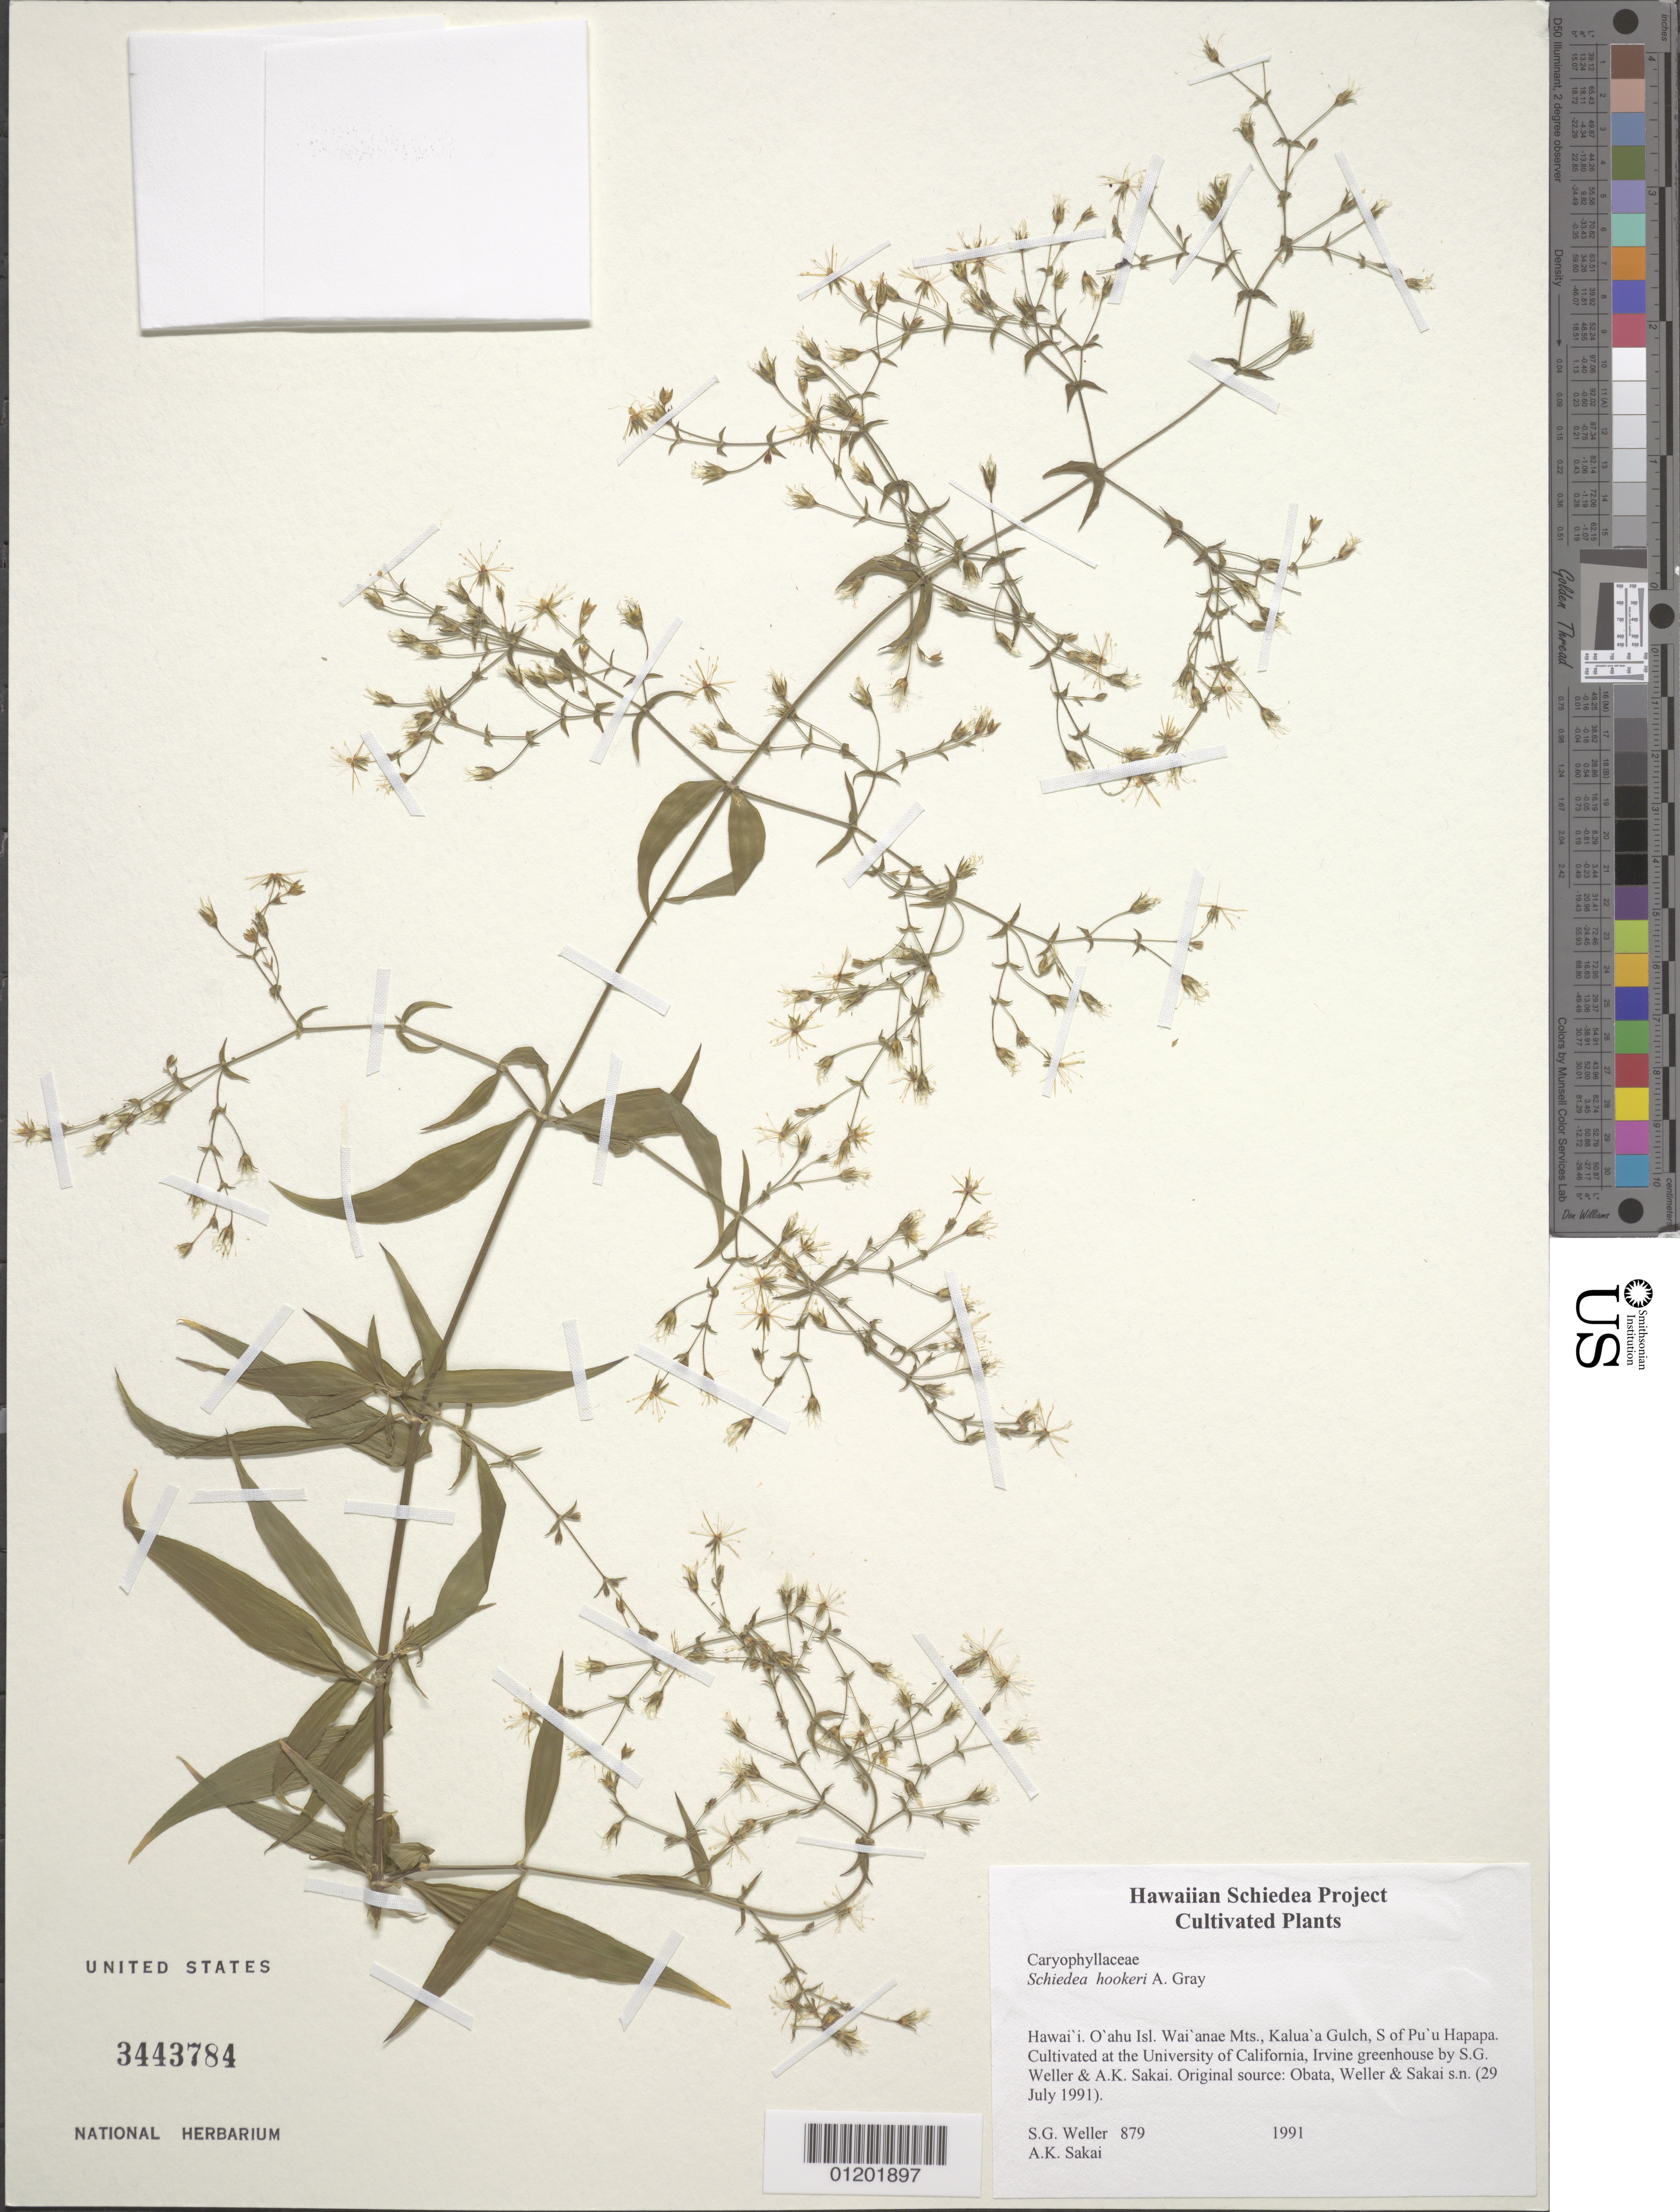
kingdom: Plantae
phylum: Tracheophyta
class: Magnoliopsida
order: Caryophyllales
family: Caryophyllaceae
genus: Schiedea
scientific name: Schiedea hookeri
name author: A. Gray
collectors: S. G. Weller & A. Sakai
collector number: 879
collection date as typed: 1991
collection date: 1991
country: United States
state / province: California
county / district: Orange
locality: University of California, Irvine greenhouse.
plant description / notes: Cultivated at the University of California, Irvine greenhouse by S.G. Weller & A.K. Sakai. Original source: from cuttings collected by Obata, Weller & Sakai on 29 July 1991, O'ahu, Wai'anae Mts., Kalua'a Gulch, S of Pu'u Hapapa.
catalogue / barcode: US 3443784